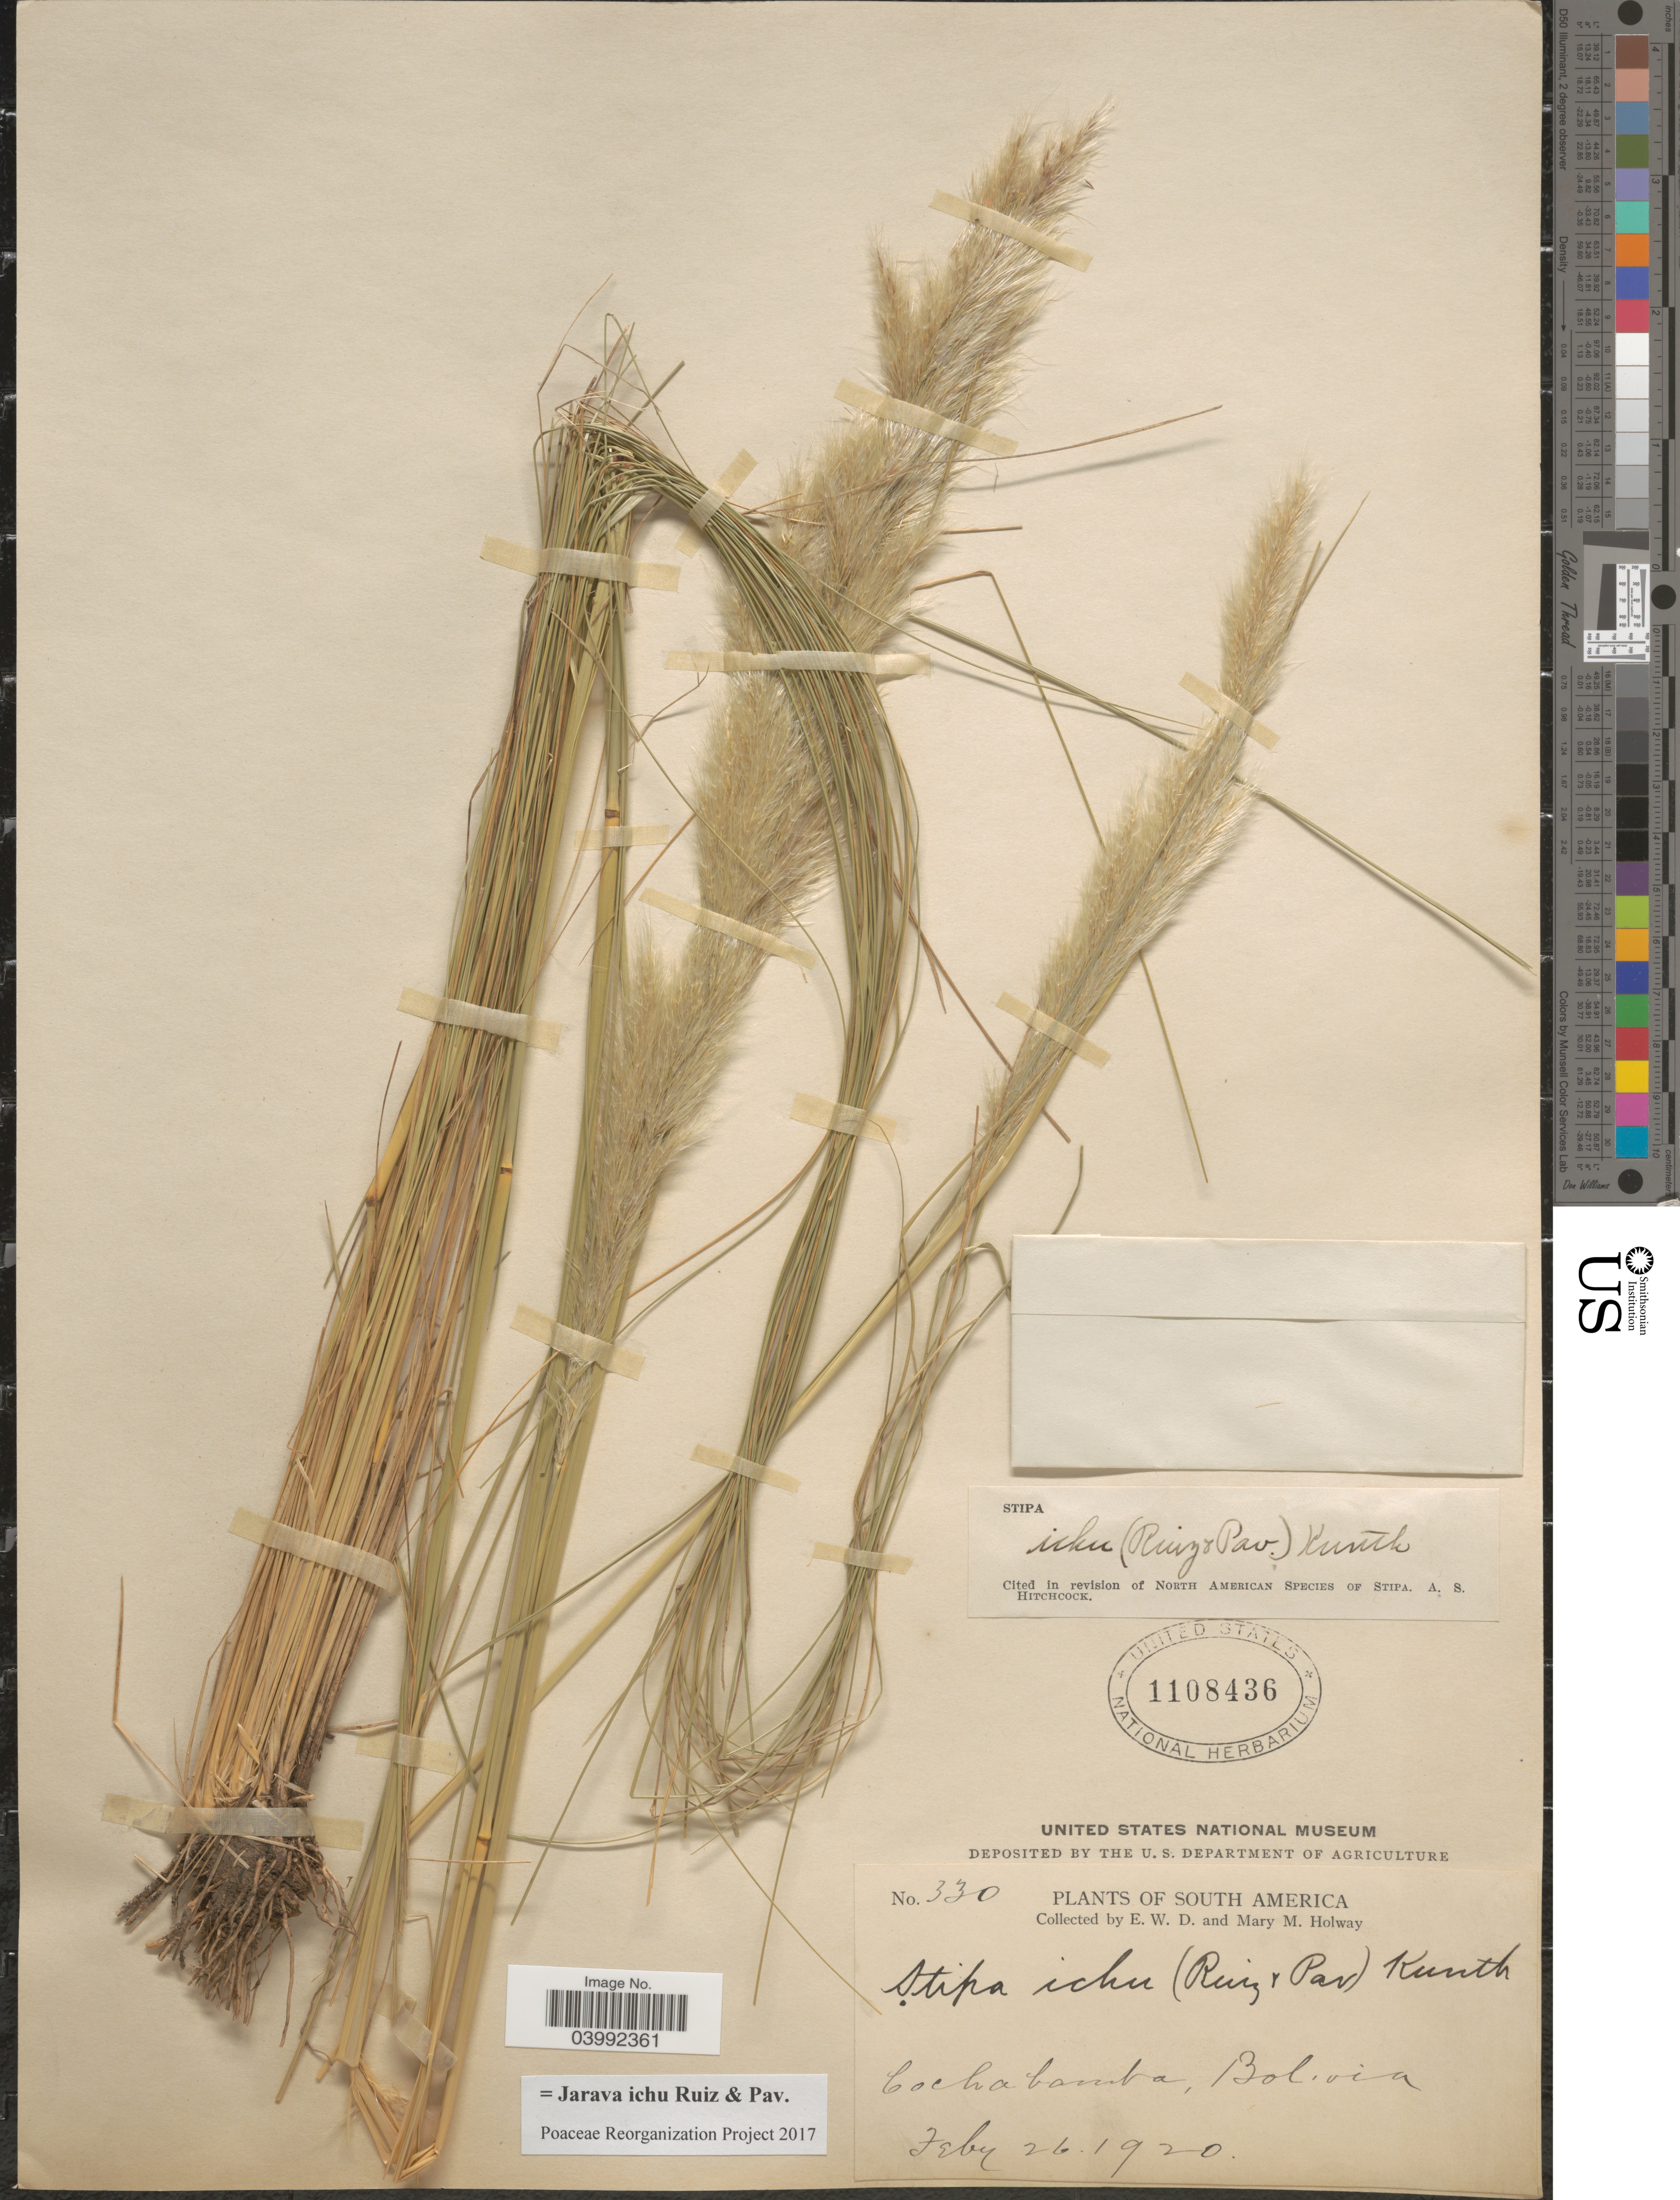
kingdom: Plantae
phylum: Tracheophyta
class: Liliopsida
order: Poales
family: Poaceae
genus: Jarava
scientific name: Jarava ichu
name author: Ruiz & Pav.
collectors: E. W. D. Holway & M. M. Holway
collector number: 330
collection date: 1920-02-26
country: Bolivia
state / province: Cochabamba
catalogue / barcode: US 1108436